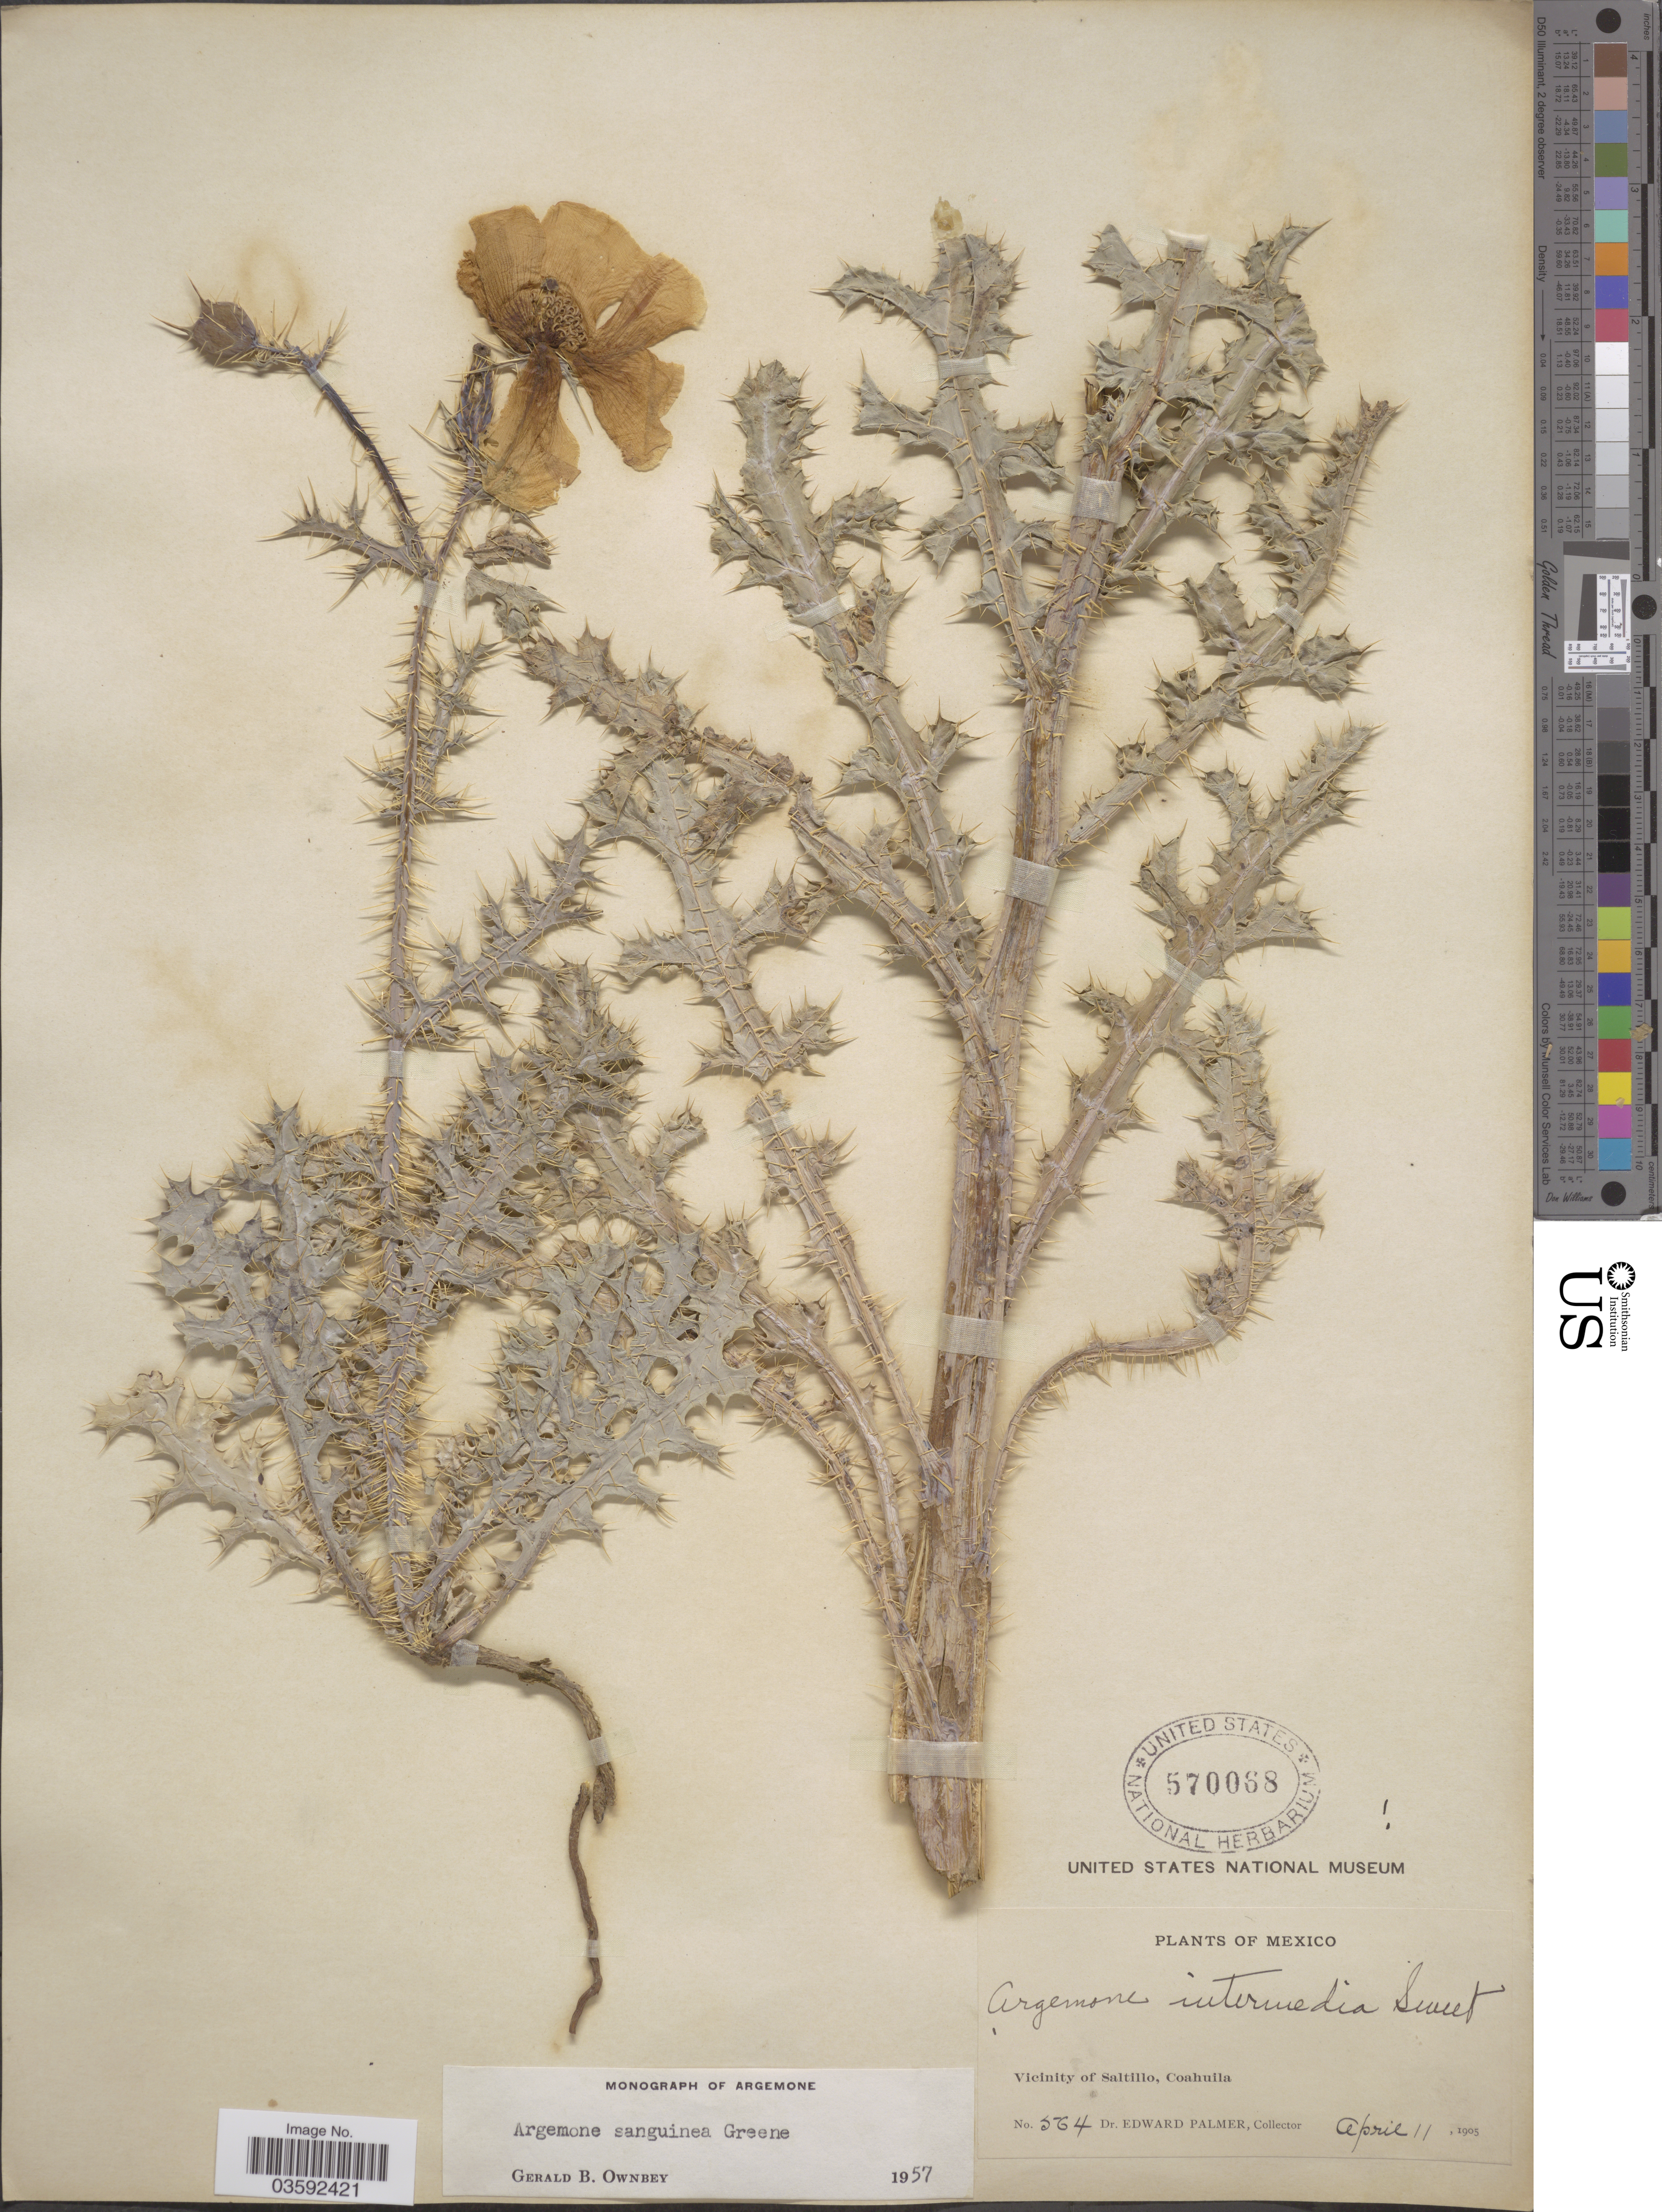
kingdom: Plantae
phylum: Tracheophyta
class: Magnoliopsida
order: Ranunculales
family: Papaveraceae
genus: Argemone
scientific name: Argemone sanguinea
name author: Greene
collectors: E. Palmer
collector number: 564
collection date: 1905-04-11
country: Mexico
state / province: Coahuila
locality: Vicinity of Saltillo.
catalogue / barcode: US 570068